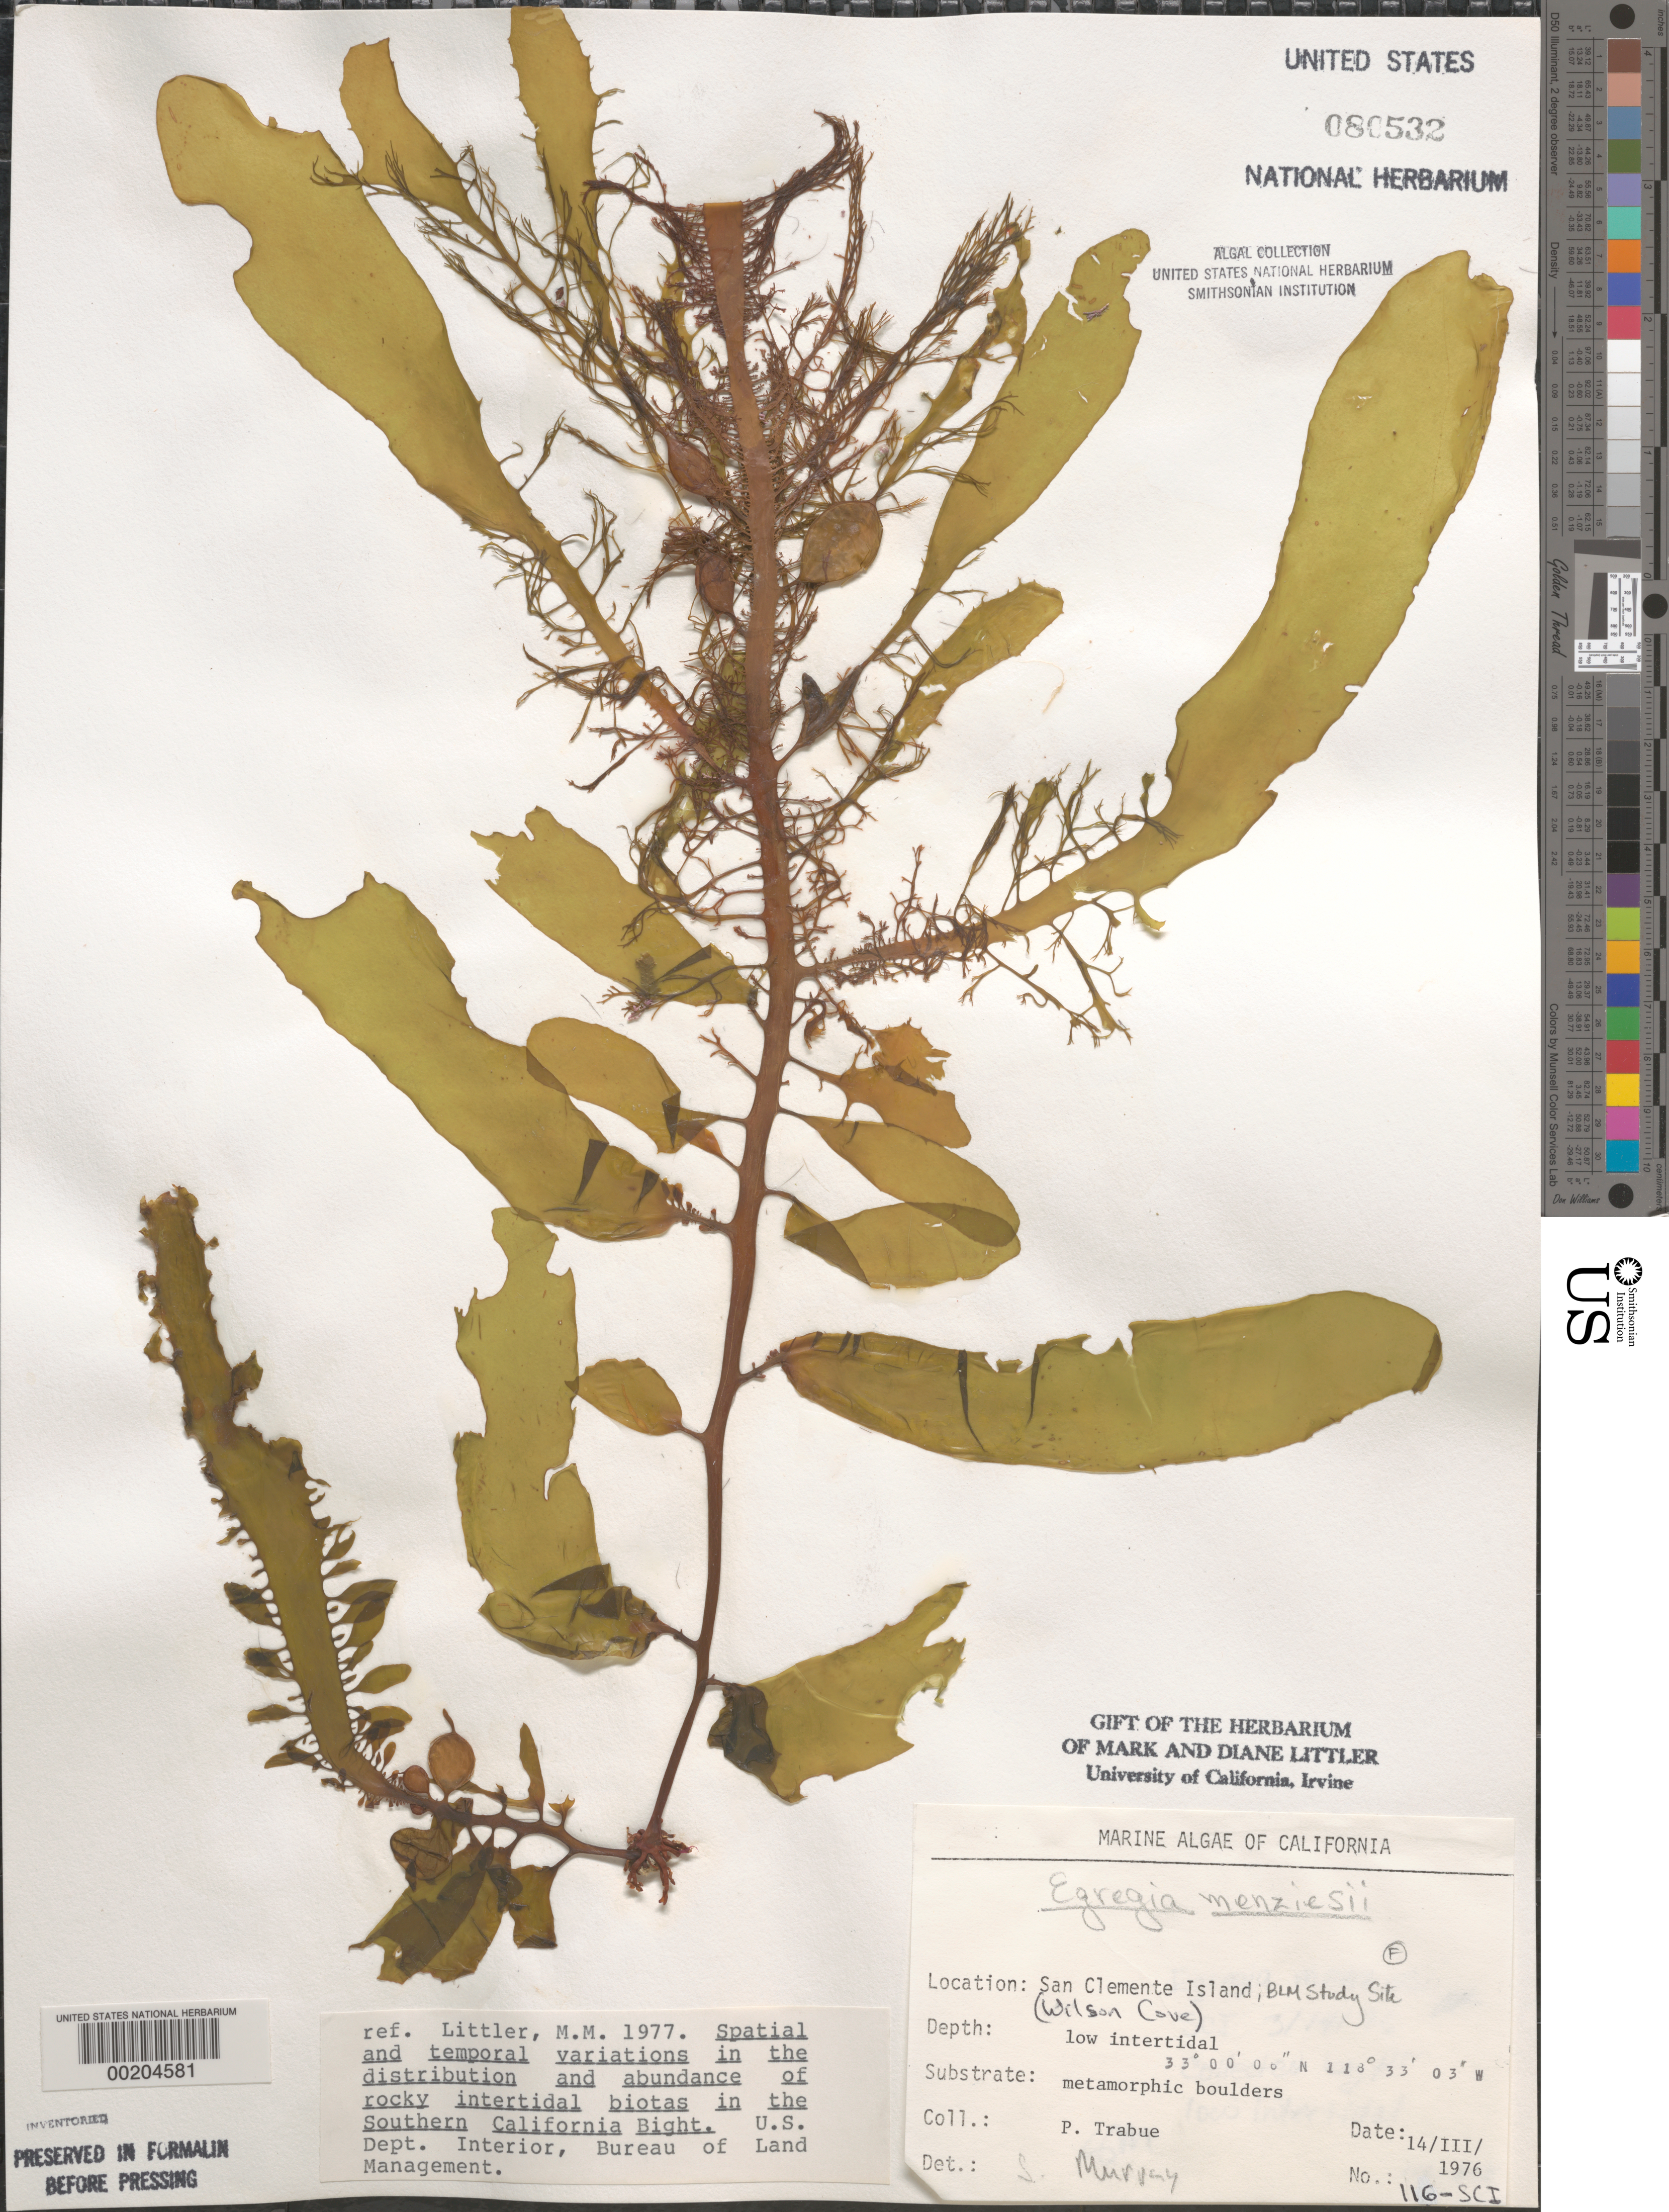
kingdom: Chromista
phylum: Ochrophyta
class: Phaeophyceae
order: Laminariales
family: Lessoniaceae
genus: Egregia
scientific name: Egregia menziesii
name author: (Turner) Aresch.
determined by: Murray, S. N.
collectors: P. J. Trabue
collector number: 116-sci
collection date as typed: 14 Mar 1976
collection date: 1976-03-14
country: United States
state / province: California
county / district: Los Angeles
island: San Clemente Island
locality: Wilson Cove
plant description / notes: BLM-SOCALBIGHT Rocky Intertidal Survey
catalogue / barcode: US 80532